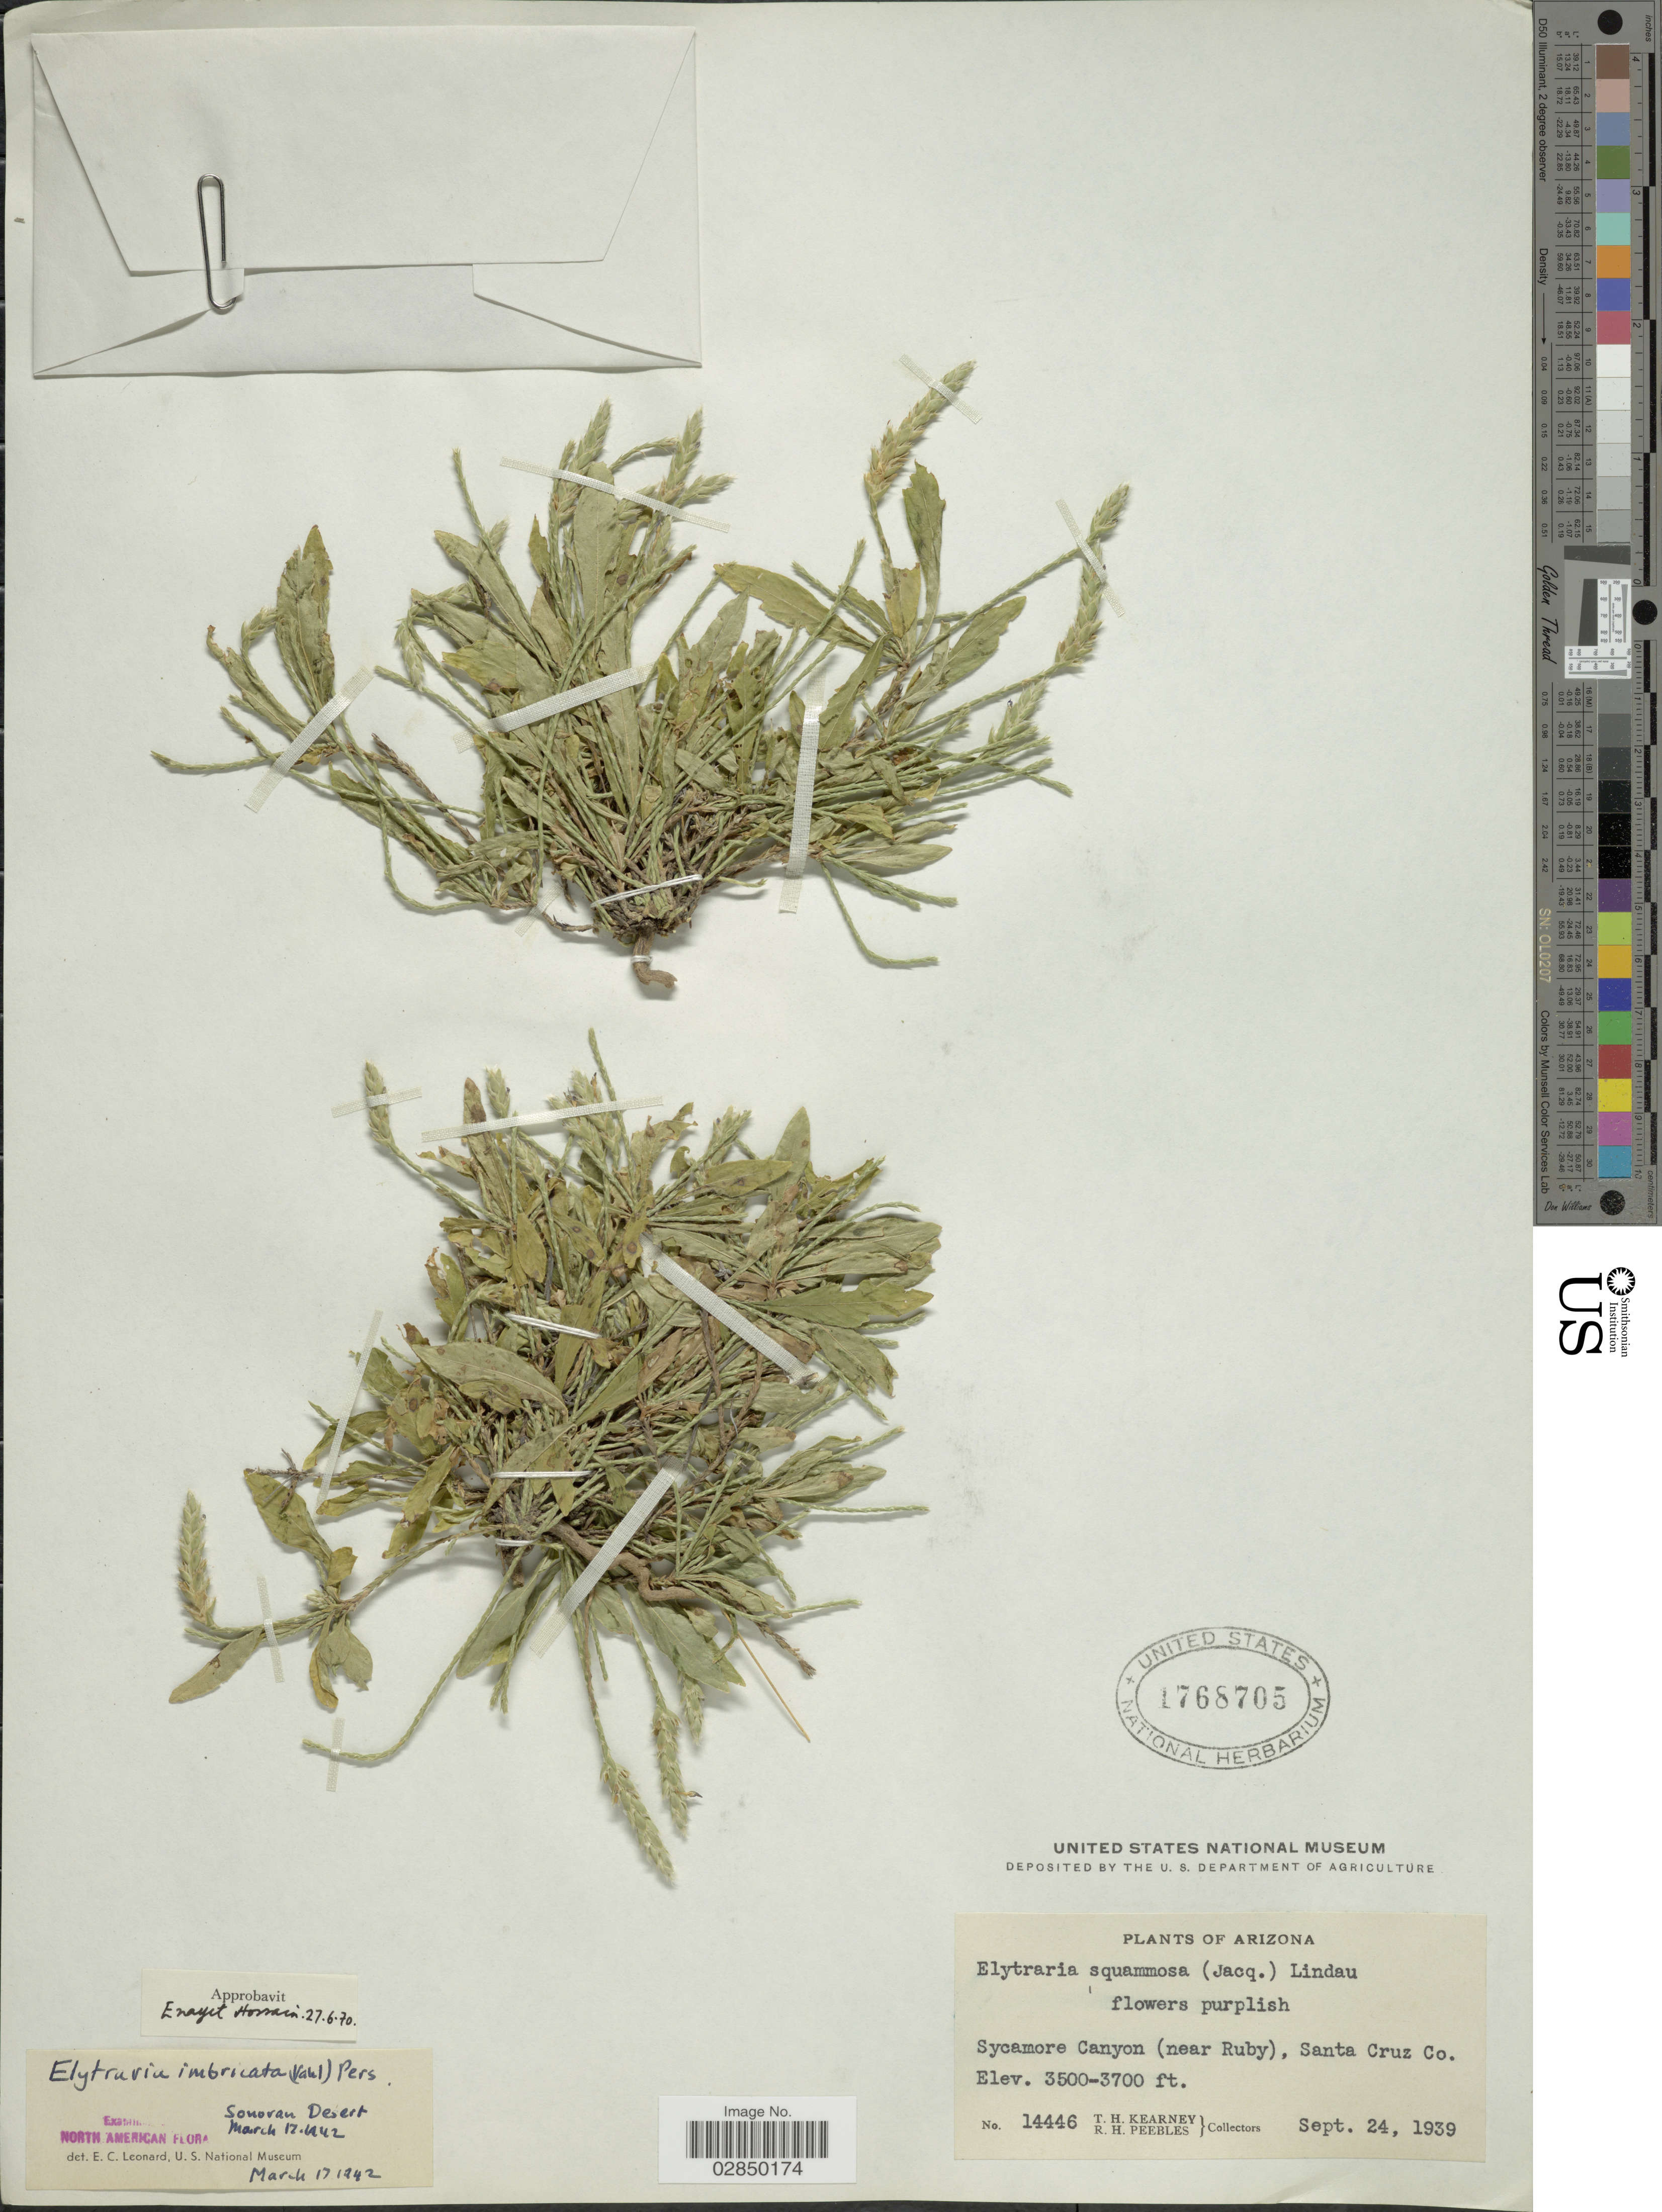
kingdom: Plantae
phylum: Tracheophyta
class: Magnoliopsida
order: Lamiales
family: Acanthaceae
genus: Elytraria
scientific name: Elytraria imbricata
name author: (Vahl) Pers.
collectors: T. H. Kearney & R. H. Peebles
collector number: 14446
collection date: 1939-09-24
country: United States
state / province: Arizona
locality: Sycamore Canyon (near Ruby), Santa Cruz Co.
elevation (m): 1067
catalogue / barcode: US 1768705